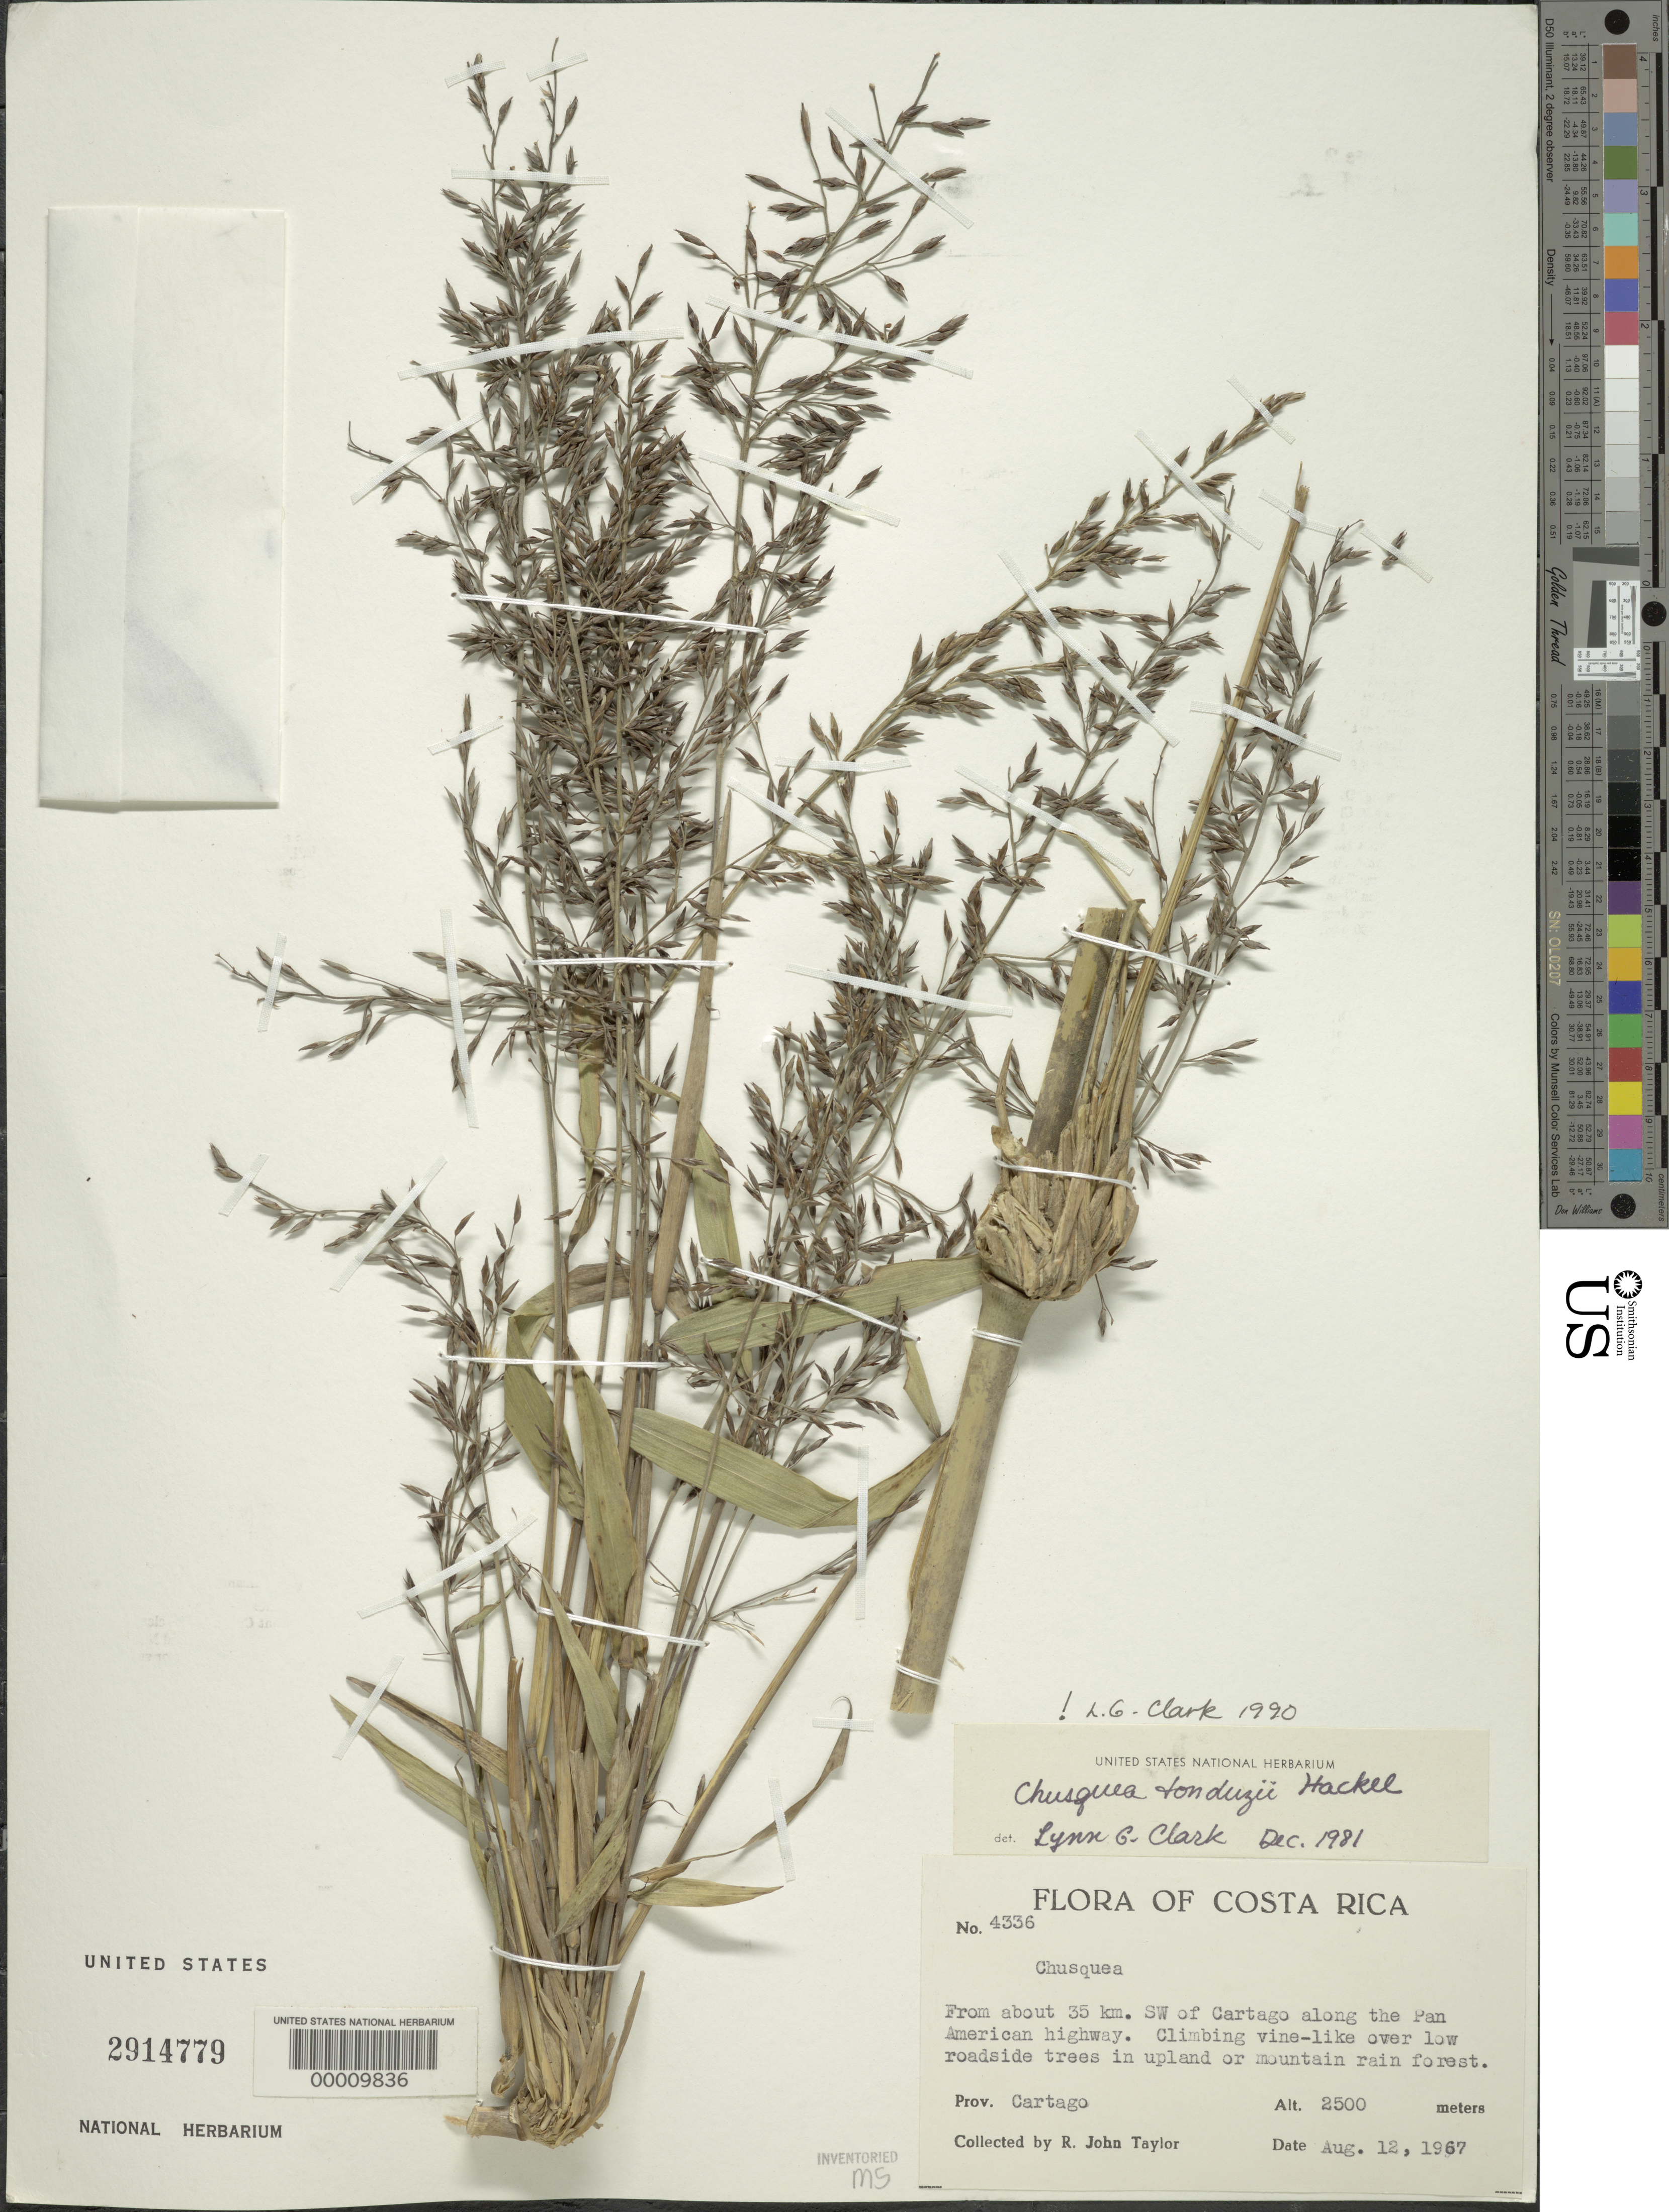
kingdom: Plantae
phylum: Tracheophyta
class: Liliopsida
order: Poales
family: Poaceae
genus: Chusquea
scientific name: Chusquea tonduzii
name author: Hack.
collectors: J. Taylor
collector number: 4336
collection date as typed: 12 Aug 1967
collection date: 1967-08-12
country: Costa Rica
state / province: Cartago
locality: SW of Cartago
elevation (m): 2500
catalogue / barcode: US 2914779